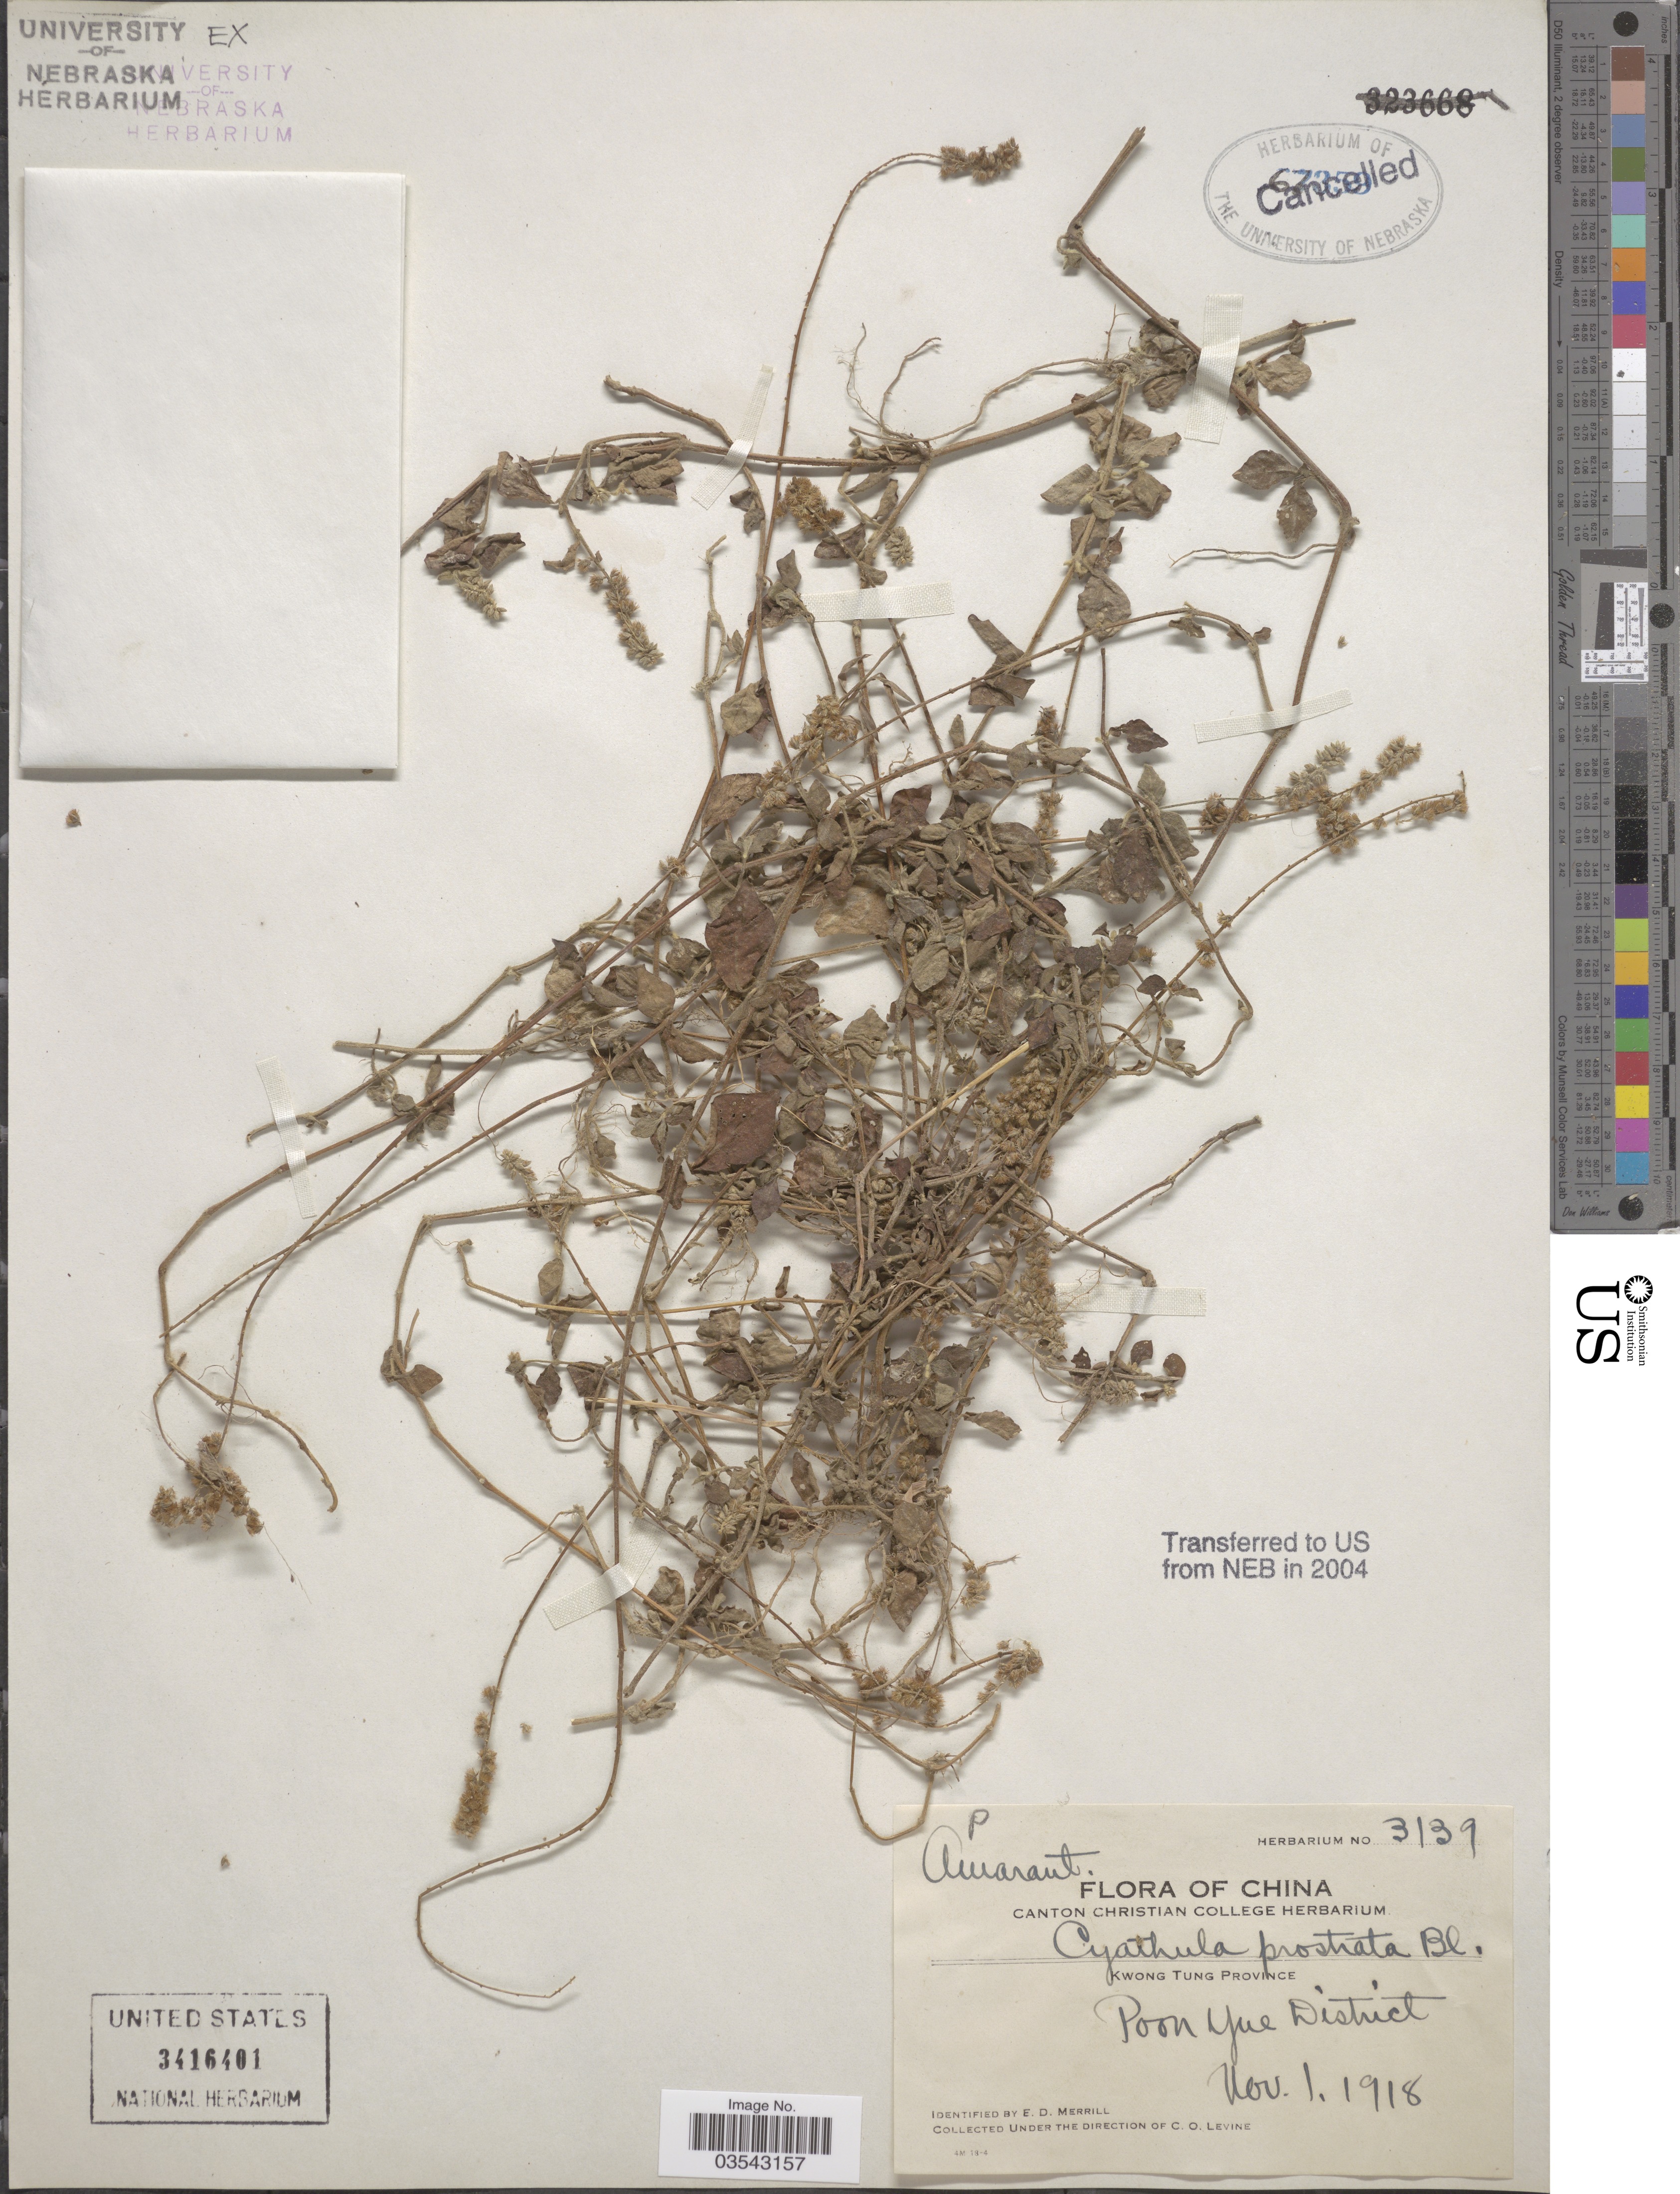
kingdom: Plantae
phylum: Tracheophyta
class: Magnoliopsida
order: Caryophyllales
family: Amaranthaceae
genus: Cyathula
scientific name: Cyathula prostrata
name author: (L.) Blume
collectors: C. O. Levine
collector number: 3139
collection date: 1918-11-01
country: China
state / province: Guangdong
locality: Kwong Tung Province. Poon Yue District.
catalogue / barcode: US 3416401